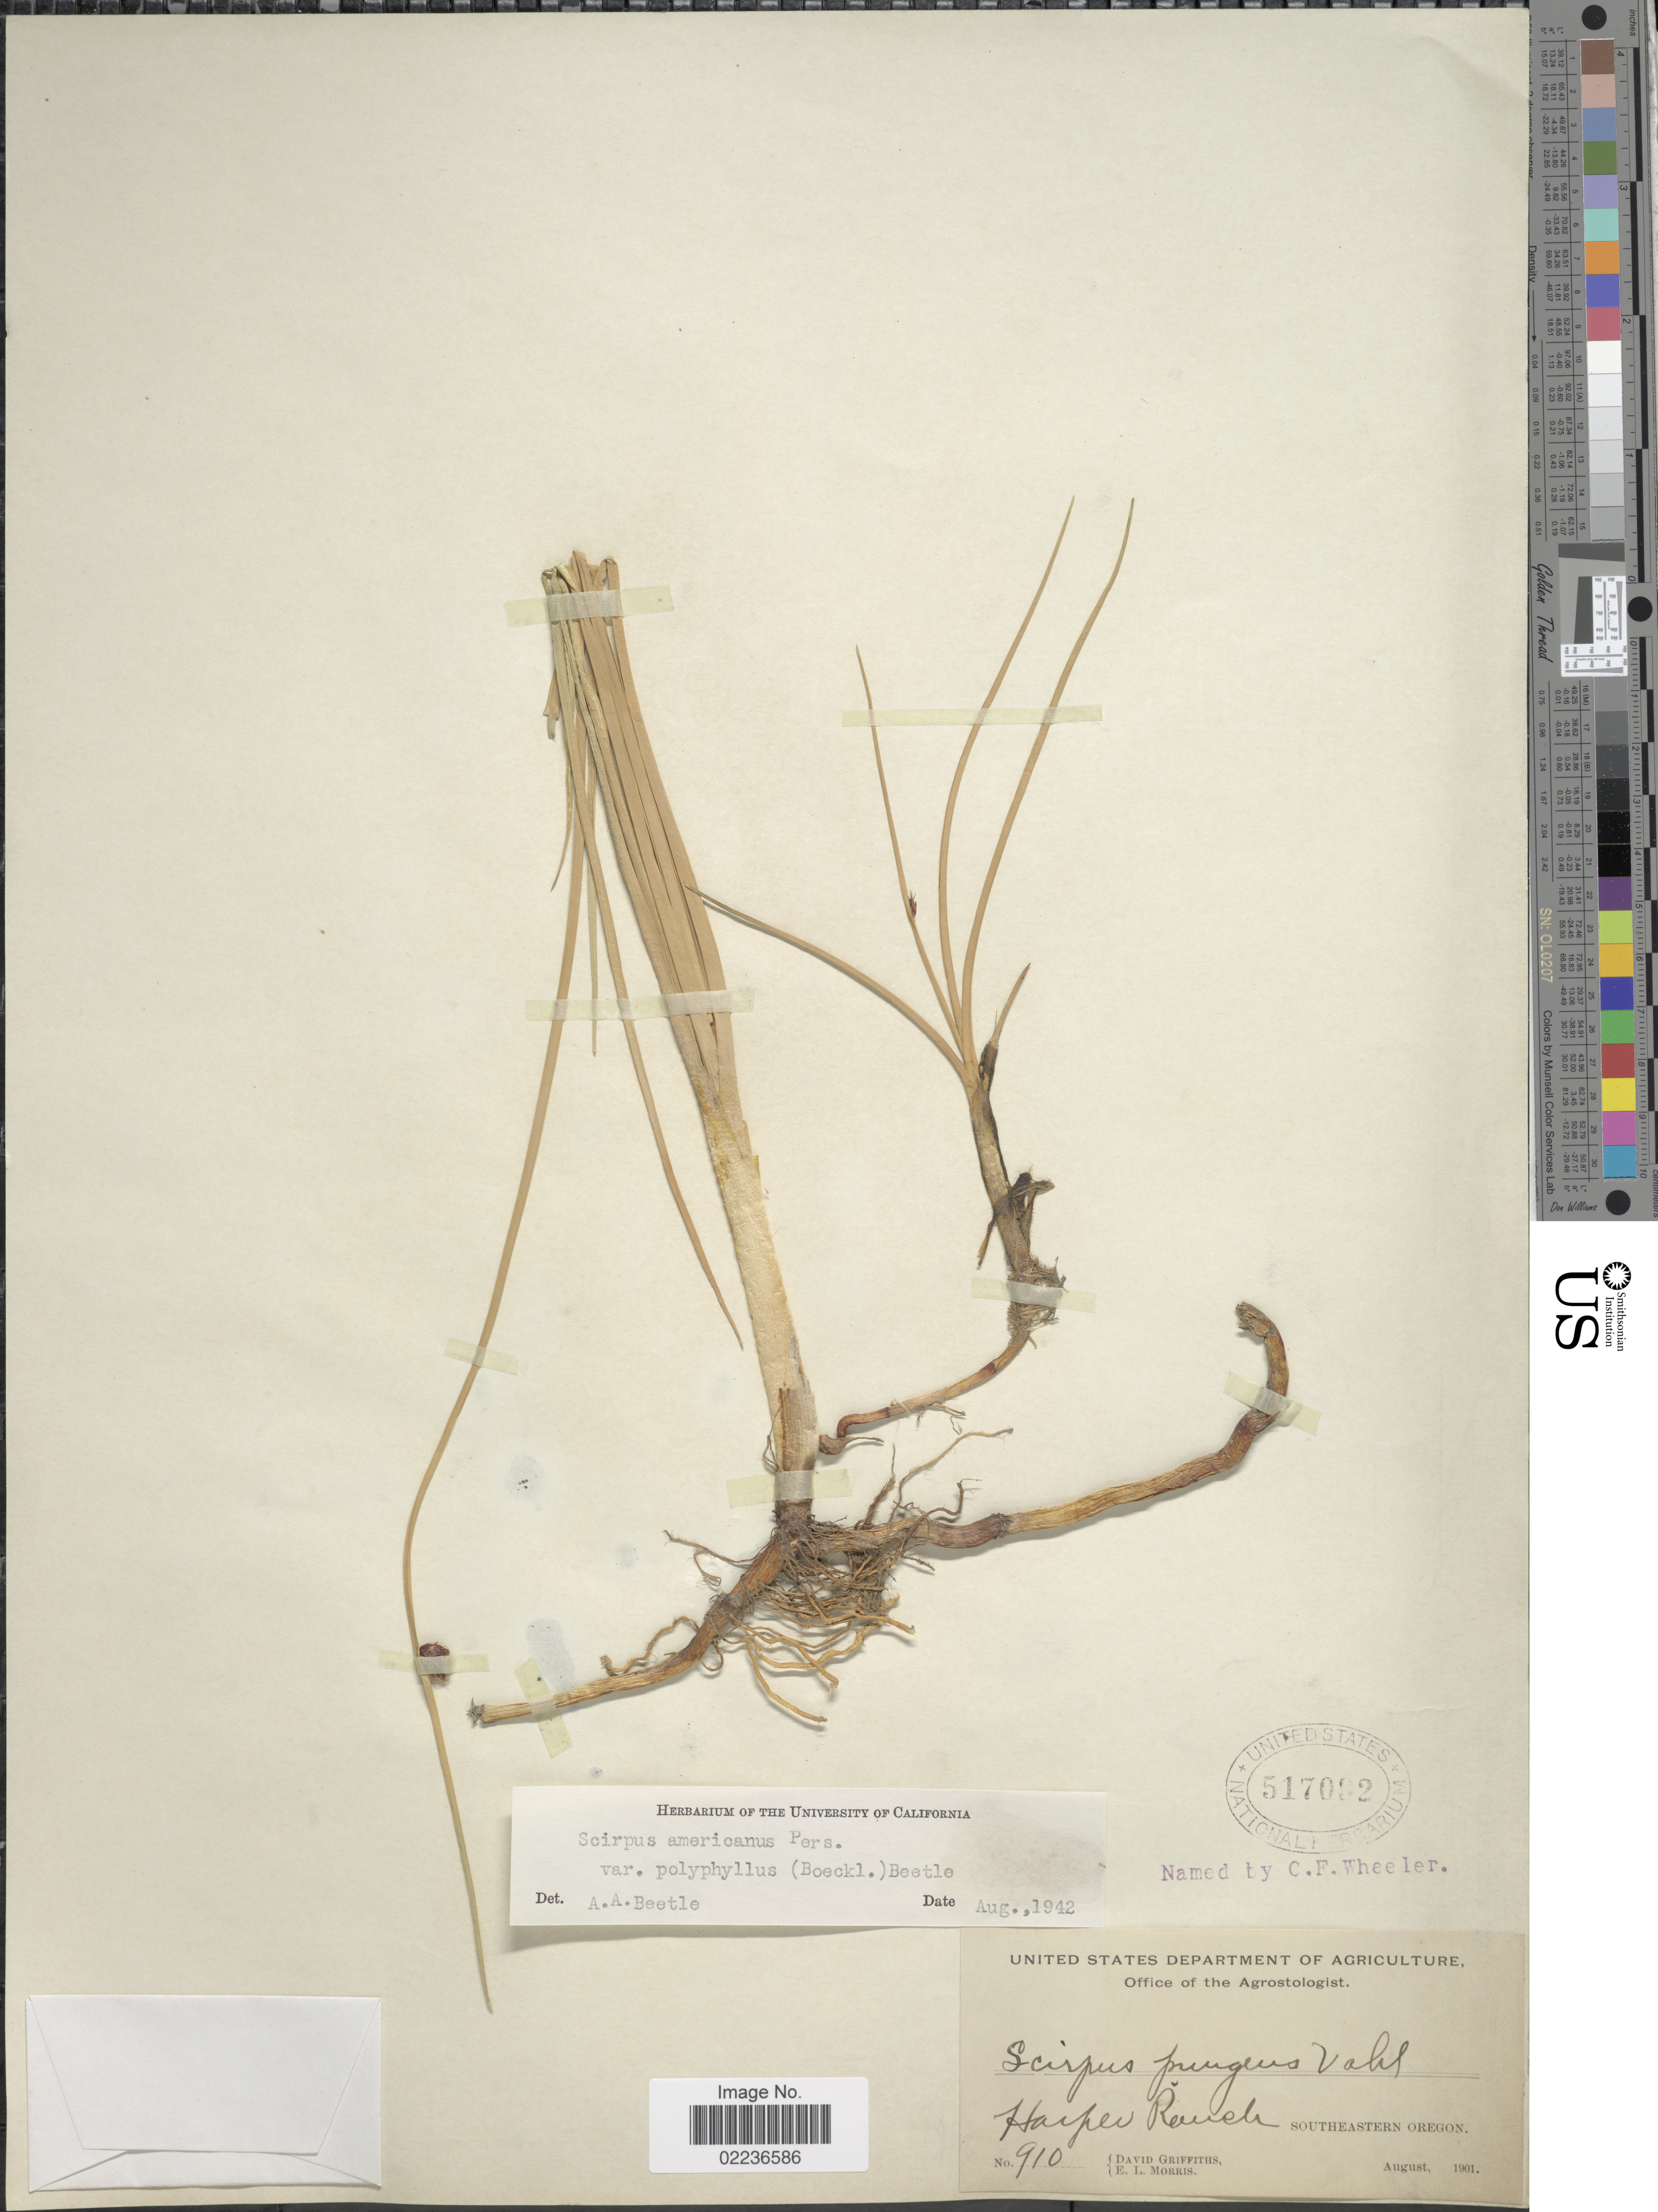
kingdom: Plantae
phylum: Tracheophyta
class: Liliopsida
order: Poales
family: Cyperaceae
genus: Schoenoplectus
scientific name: Schoenoplectus pungens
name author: (Vahl) Palla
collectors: D. Griffiths & E. Morris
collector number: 910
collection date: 1901-08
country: United States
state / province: Oregon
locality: Harper Ranch, Southeastern Oregon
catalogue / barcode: US 517092